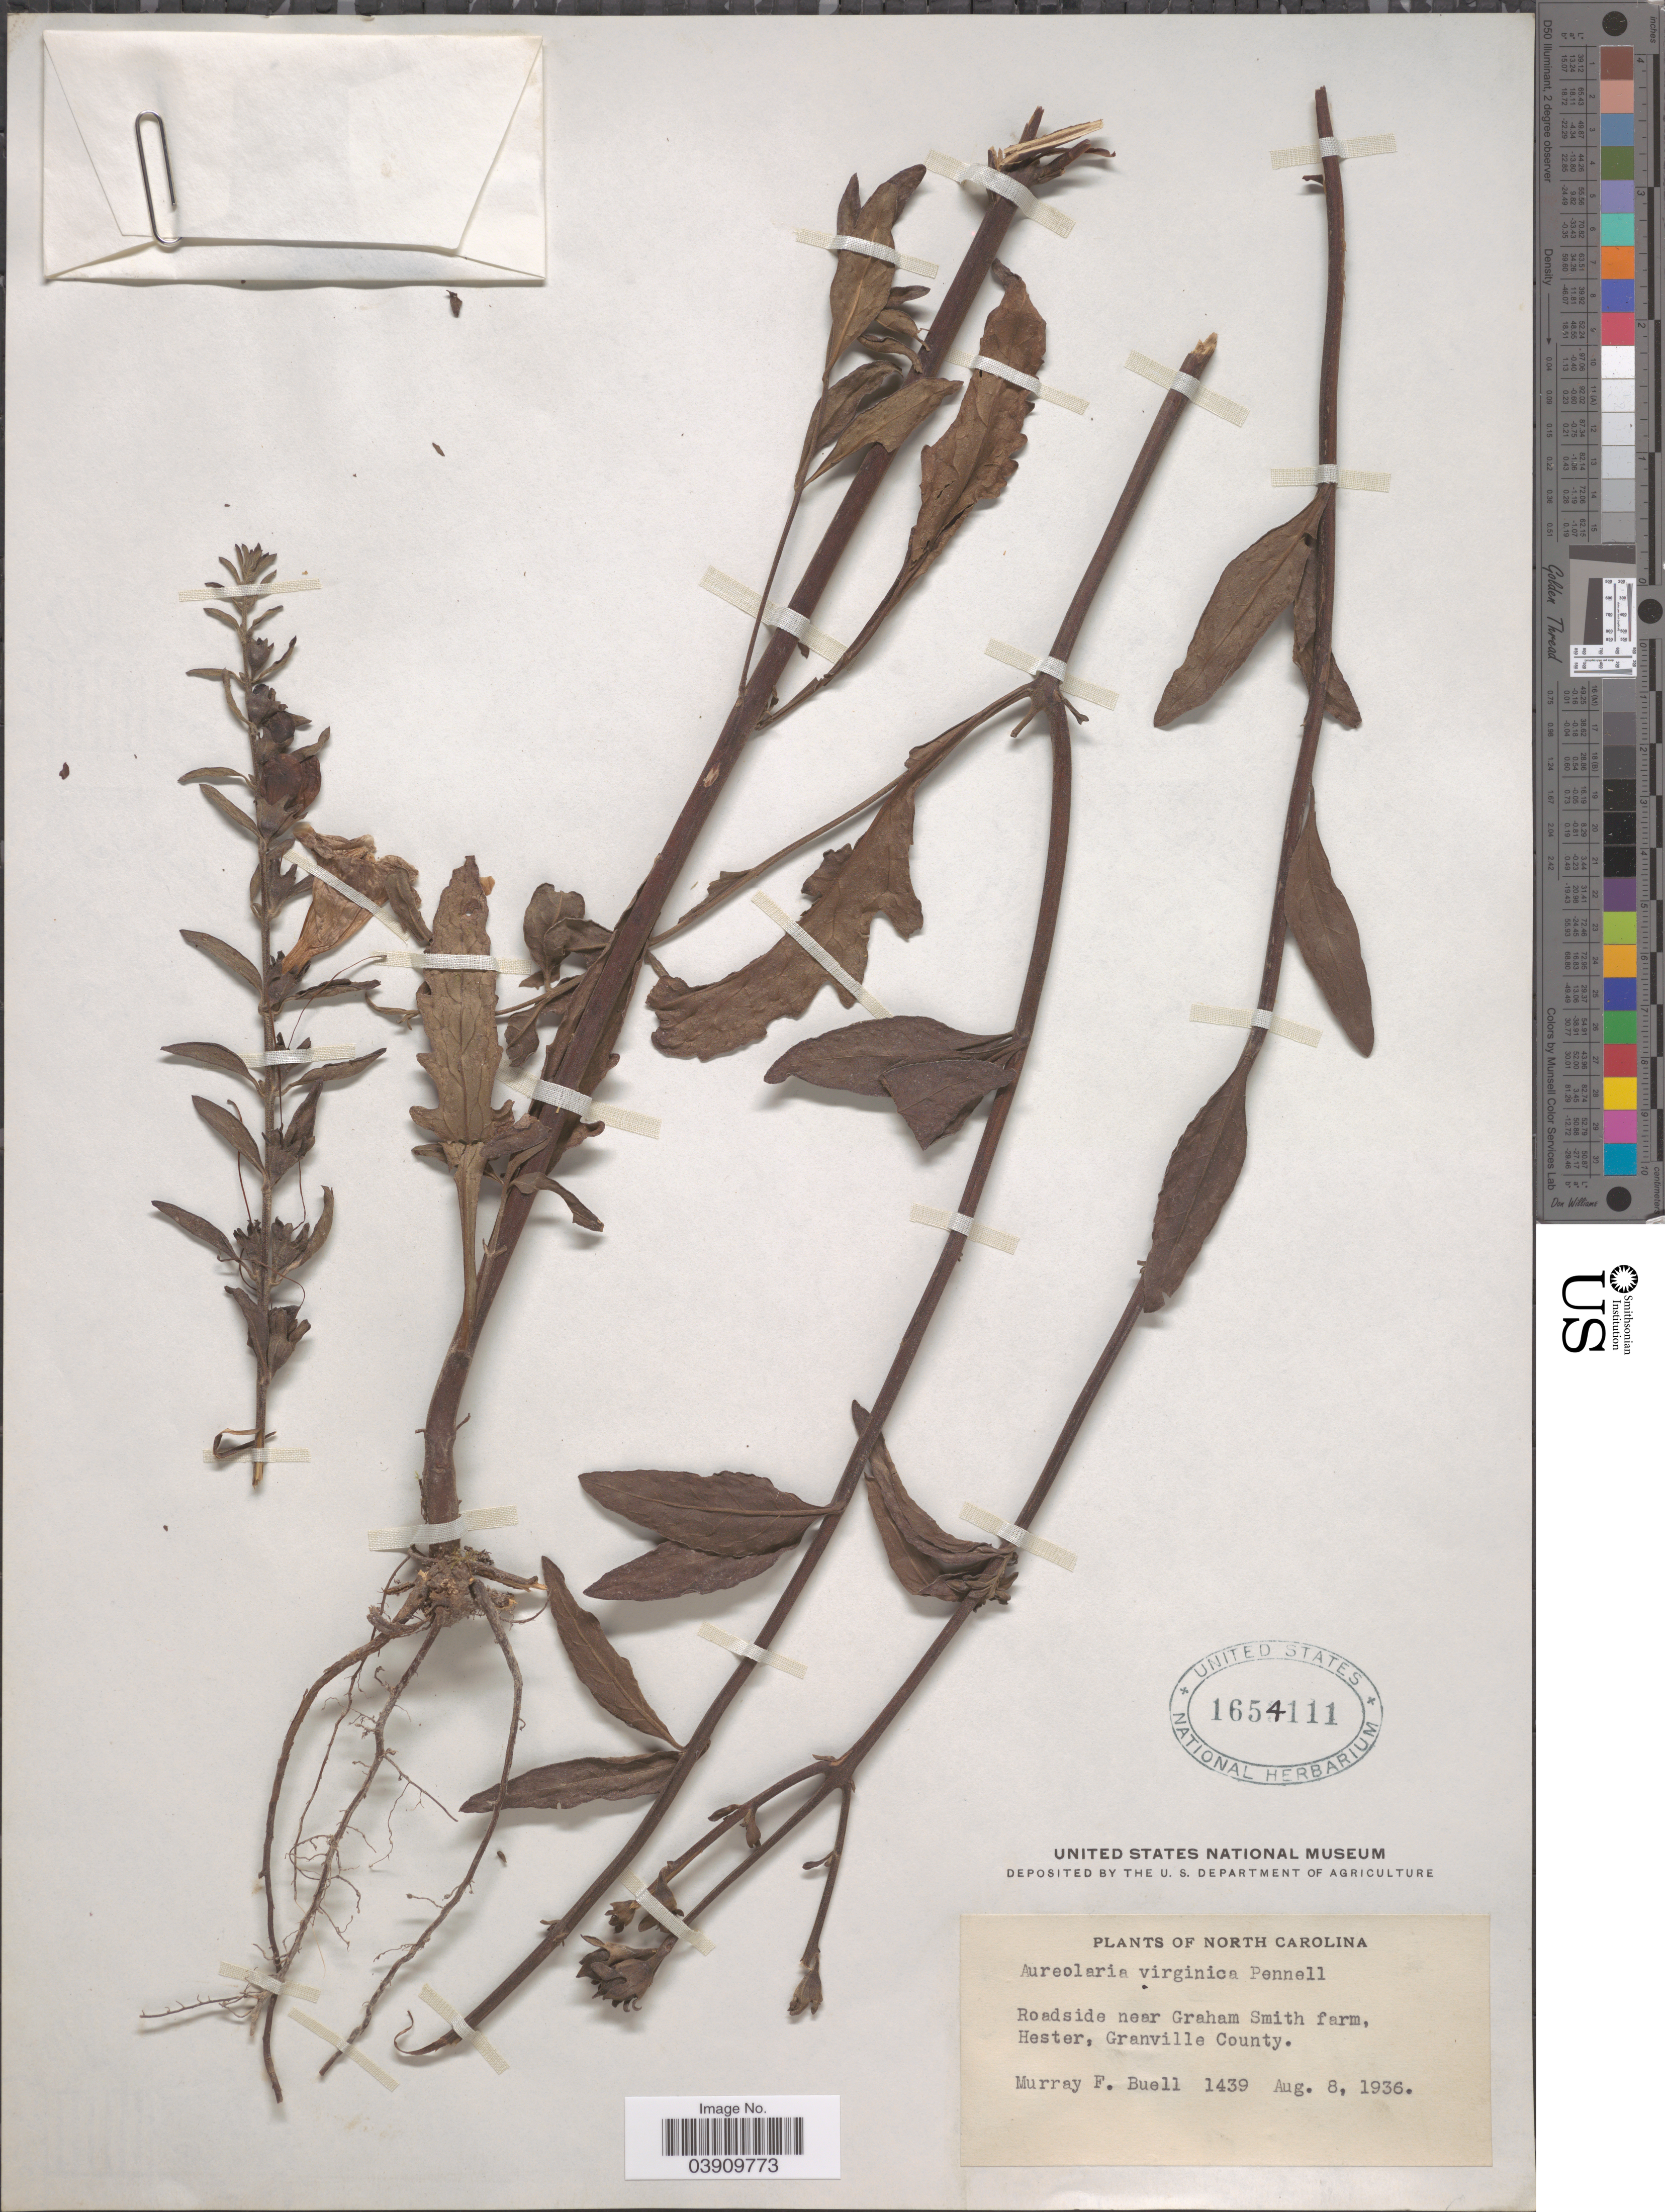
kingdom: Plantae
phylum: Tracheophyta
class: Magnoliopsida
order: Lamiales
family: Orobanchaceae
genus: Aureolaria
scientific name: Aureolaria virginica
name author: (L.) Pennell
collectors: M. Buell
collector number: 1439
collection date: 1936-08-08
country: United States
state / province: North Carolina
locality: Roadside near Graham Smith farm. Hoster, Granville County.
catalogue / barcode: US 1654111